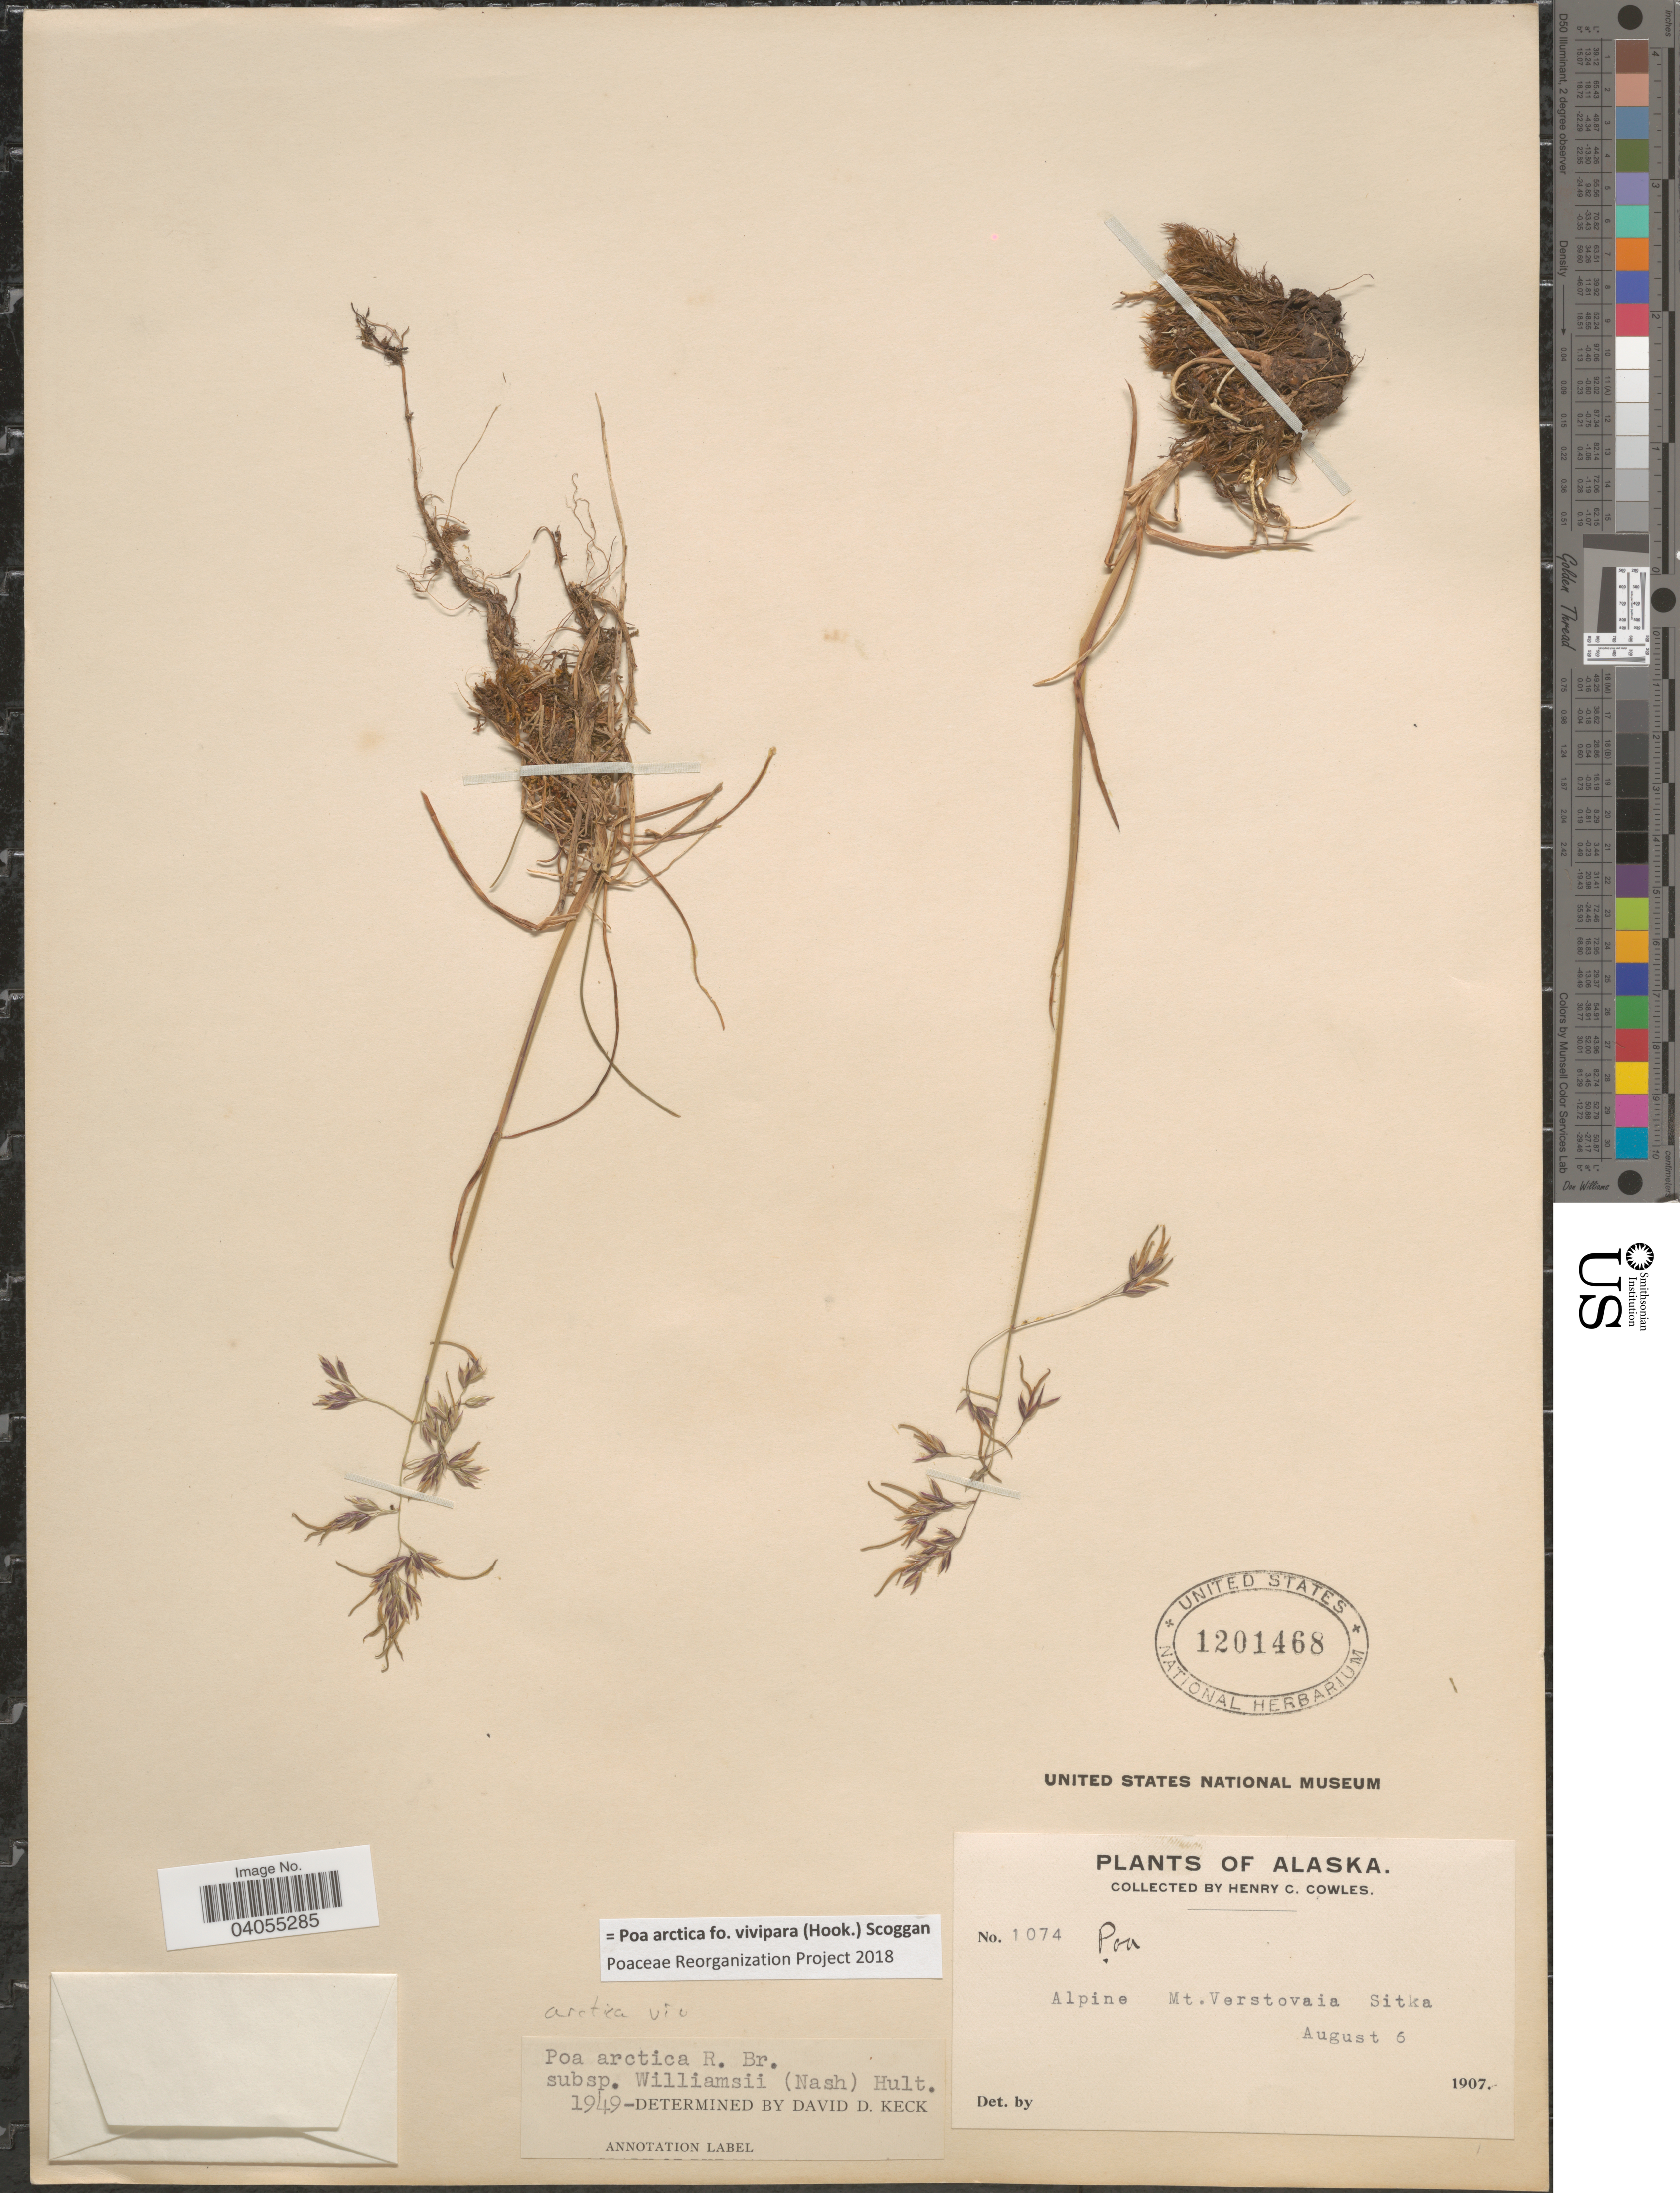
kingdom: Plantae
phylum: Tracheophyta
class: Liliopsida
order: Poales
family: Poaceae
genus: Poa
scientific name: Poa arctica f. vivipara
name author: (Hook.) Scoggan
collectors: H. Cowles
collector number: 1074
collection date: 1907-08-06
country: United States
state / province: Alaska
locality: Alpine Mt. Verstovaia Sitka.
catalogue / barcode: US 1201468